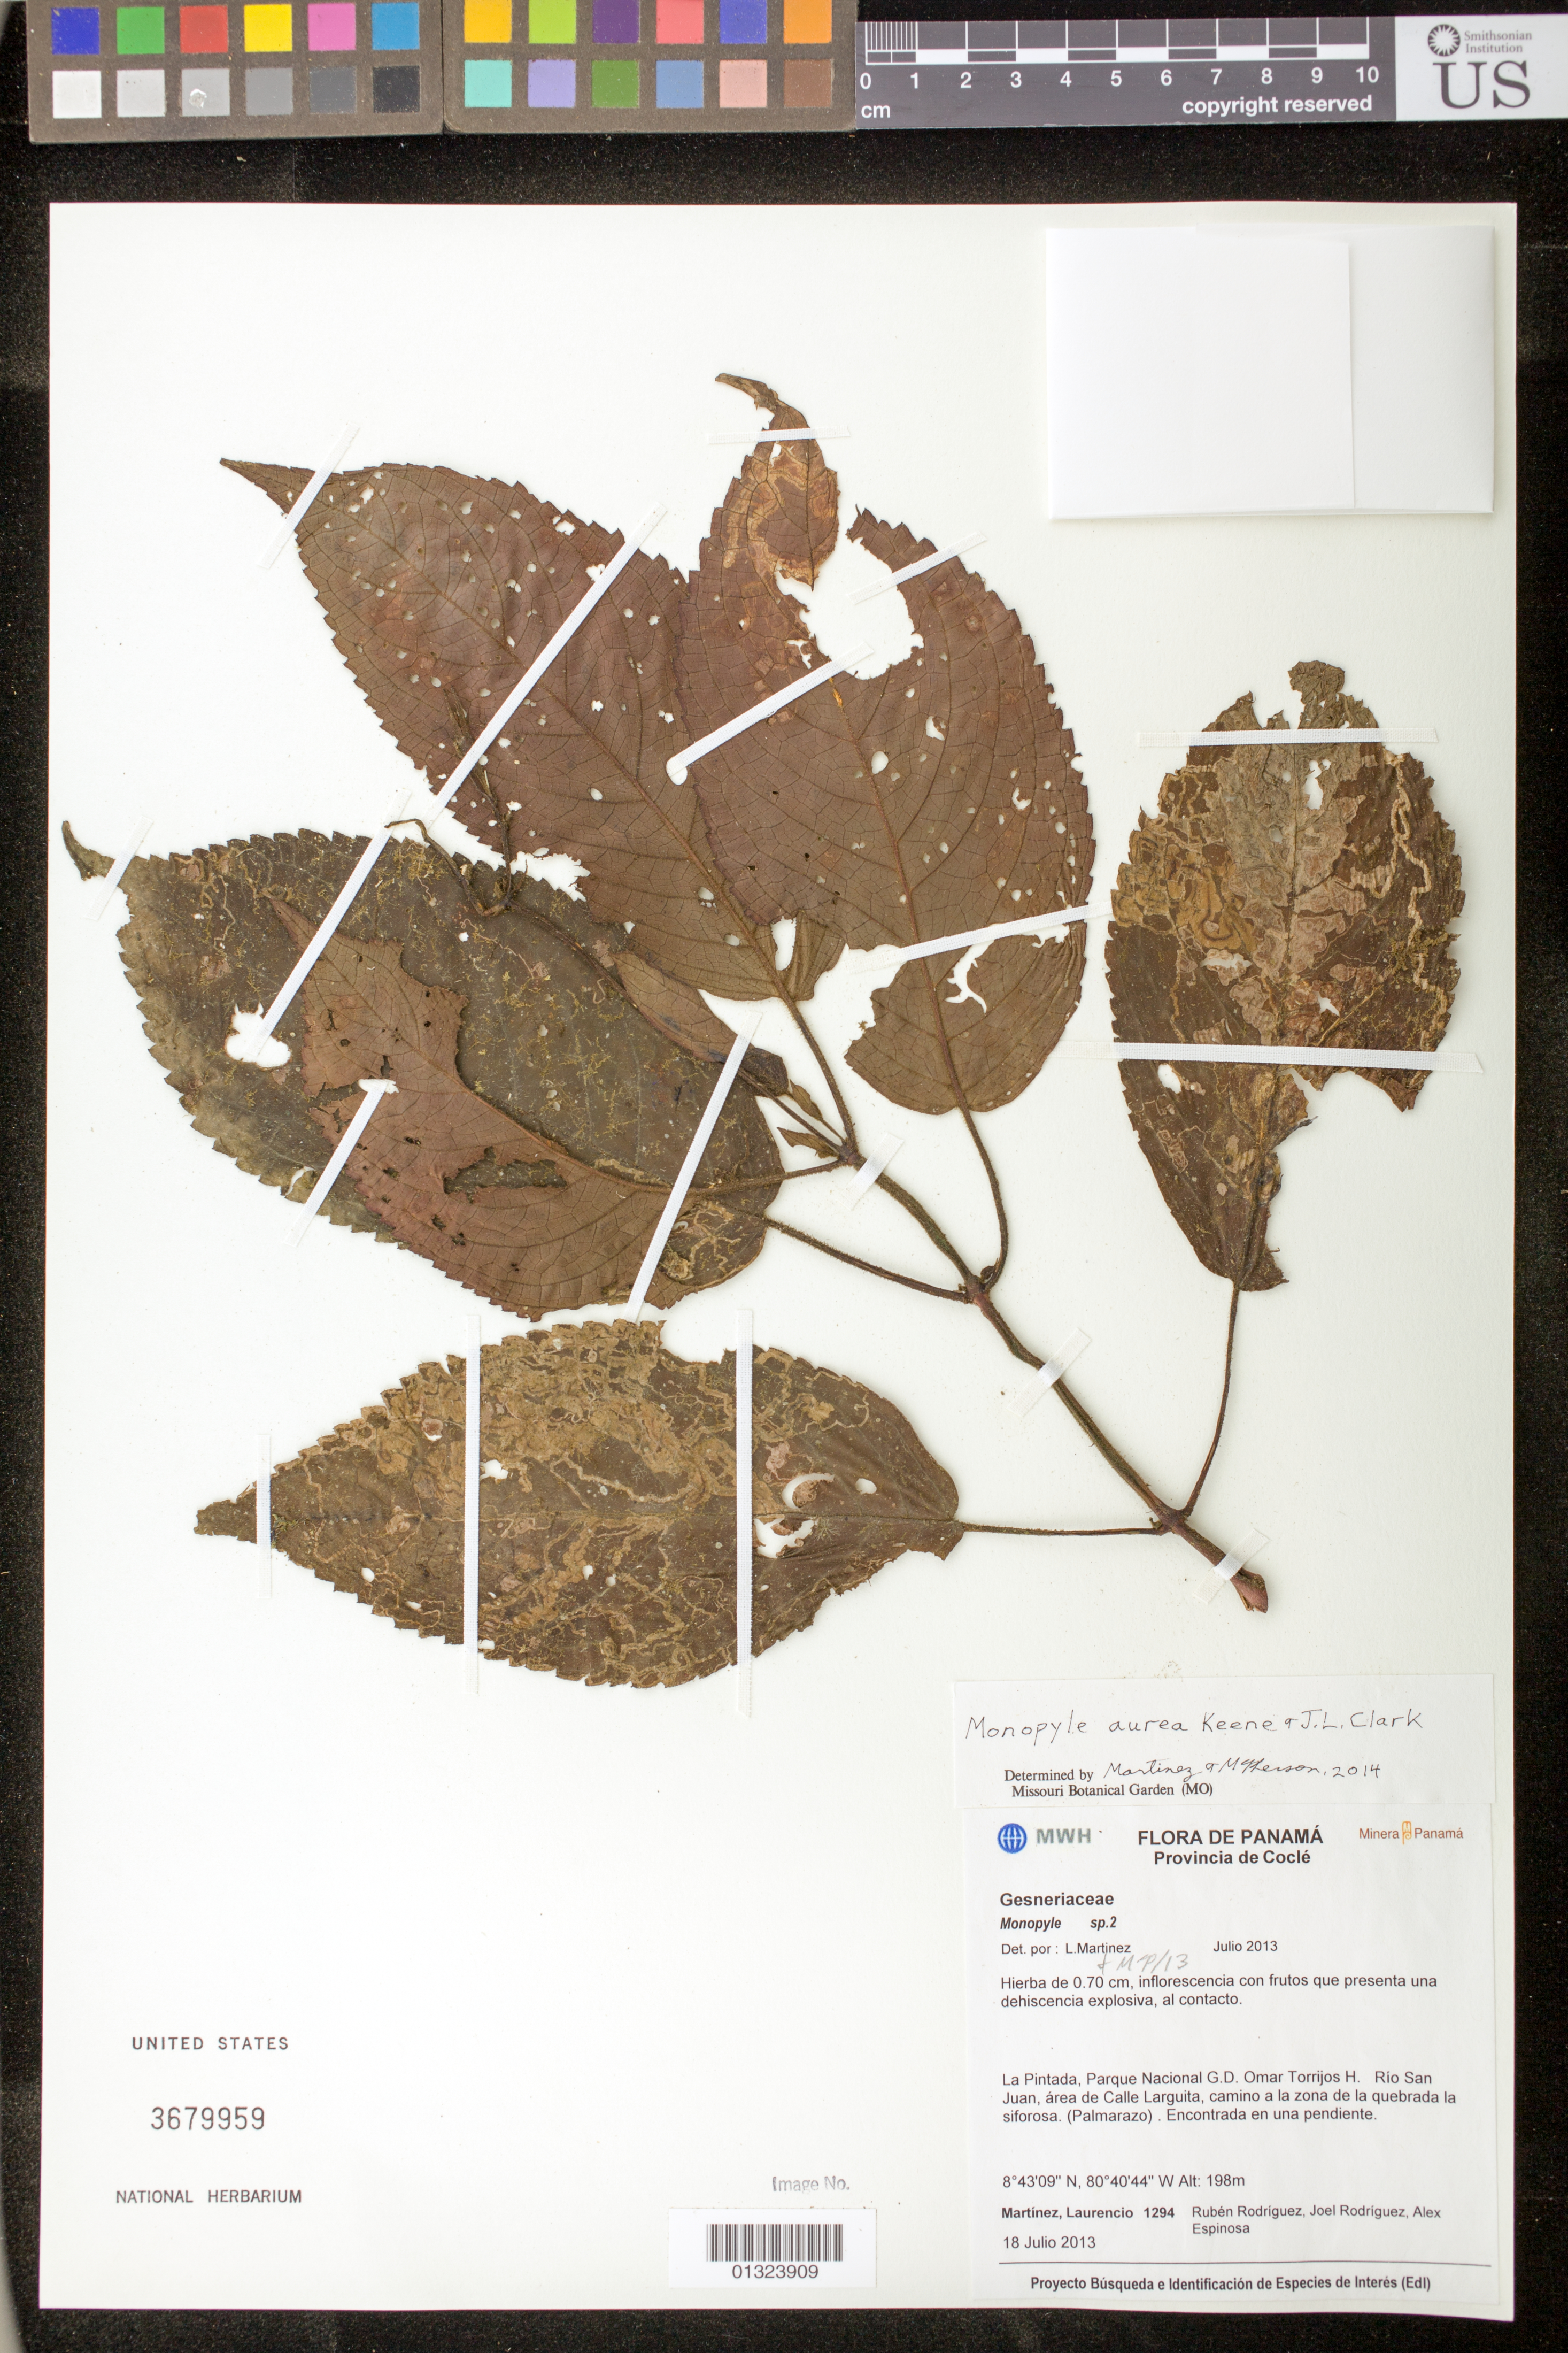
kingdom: Plantae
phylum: Tracheophyta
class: Magnoliopsida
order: Lamiales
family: Gesneriaceae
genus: Monopyle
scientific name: Monopyle aurea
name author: Keene & J.L. Clark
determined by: Martinez, L.; McPherson, G. D.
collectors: L. Martinez, R. Rodrigues, J. Rodriguez & A. Espinosa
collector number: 1294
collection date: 2013-07-18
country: Panama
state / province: Coclé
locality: La Pintada, Parque National G. D. Omar Torrijos H. Rio San Juan, area de Calle Larguita.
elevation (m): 198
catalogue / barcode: US 3679959